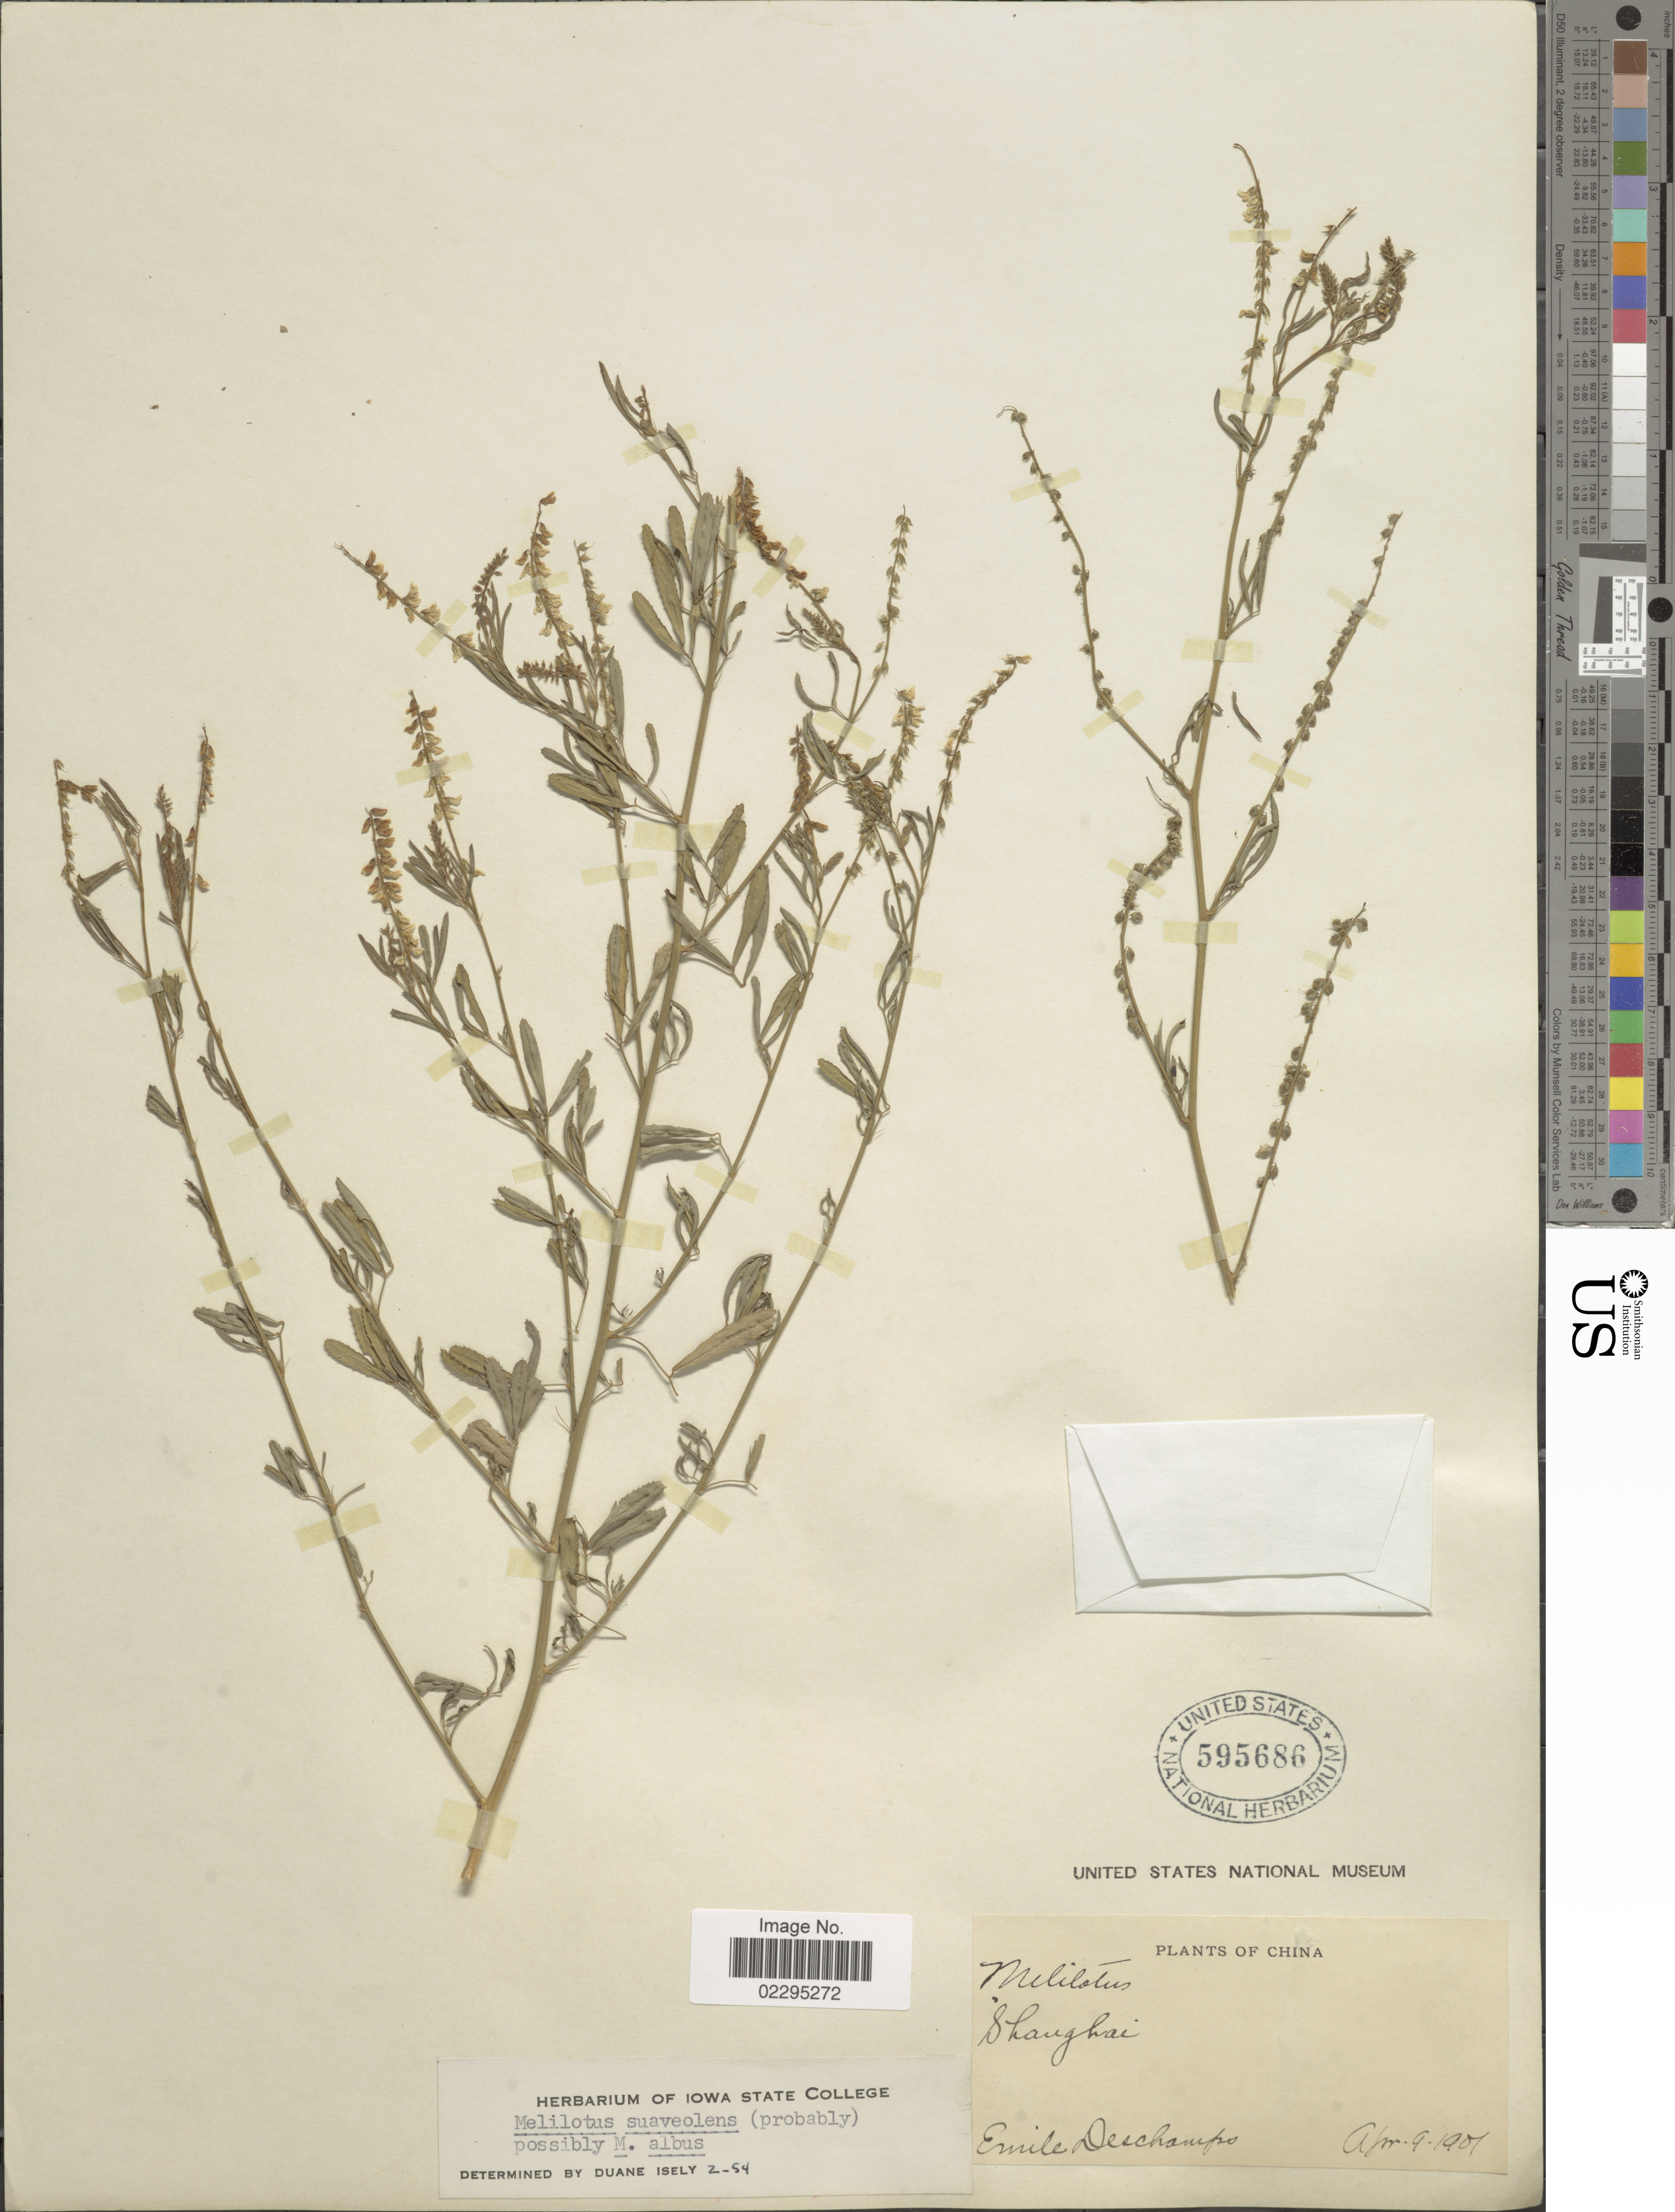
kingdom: Plantae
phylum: Tracheophyta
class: Magnoliopsida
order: Fabales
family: Fabaceae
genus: Melilotus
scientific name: Melilotus suaveolens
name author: Ledeb.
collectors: E. Deschamps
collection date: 1901-04-09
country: China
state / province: Shanghai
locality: Shanghai, China.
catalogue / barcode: US 595686